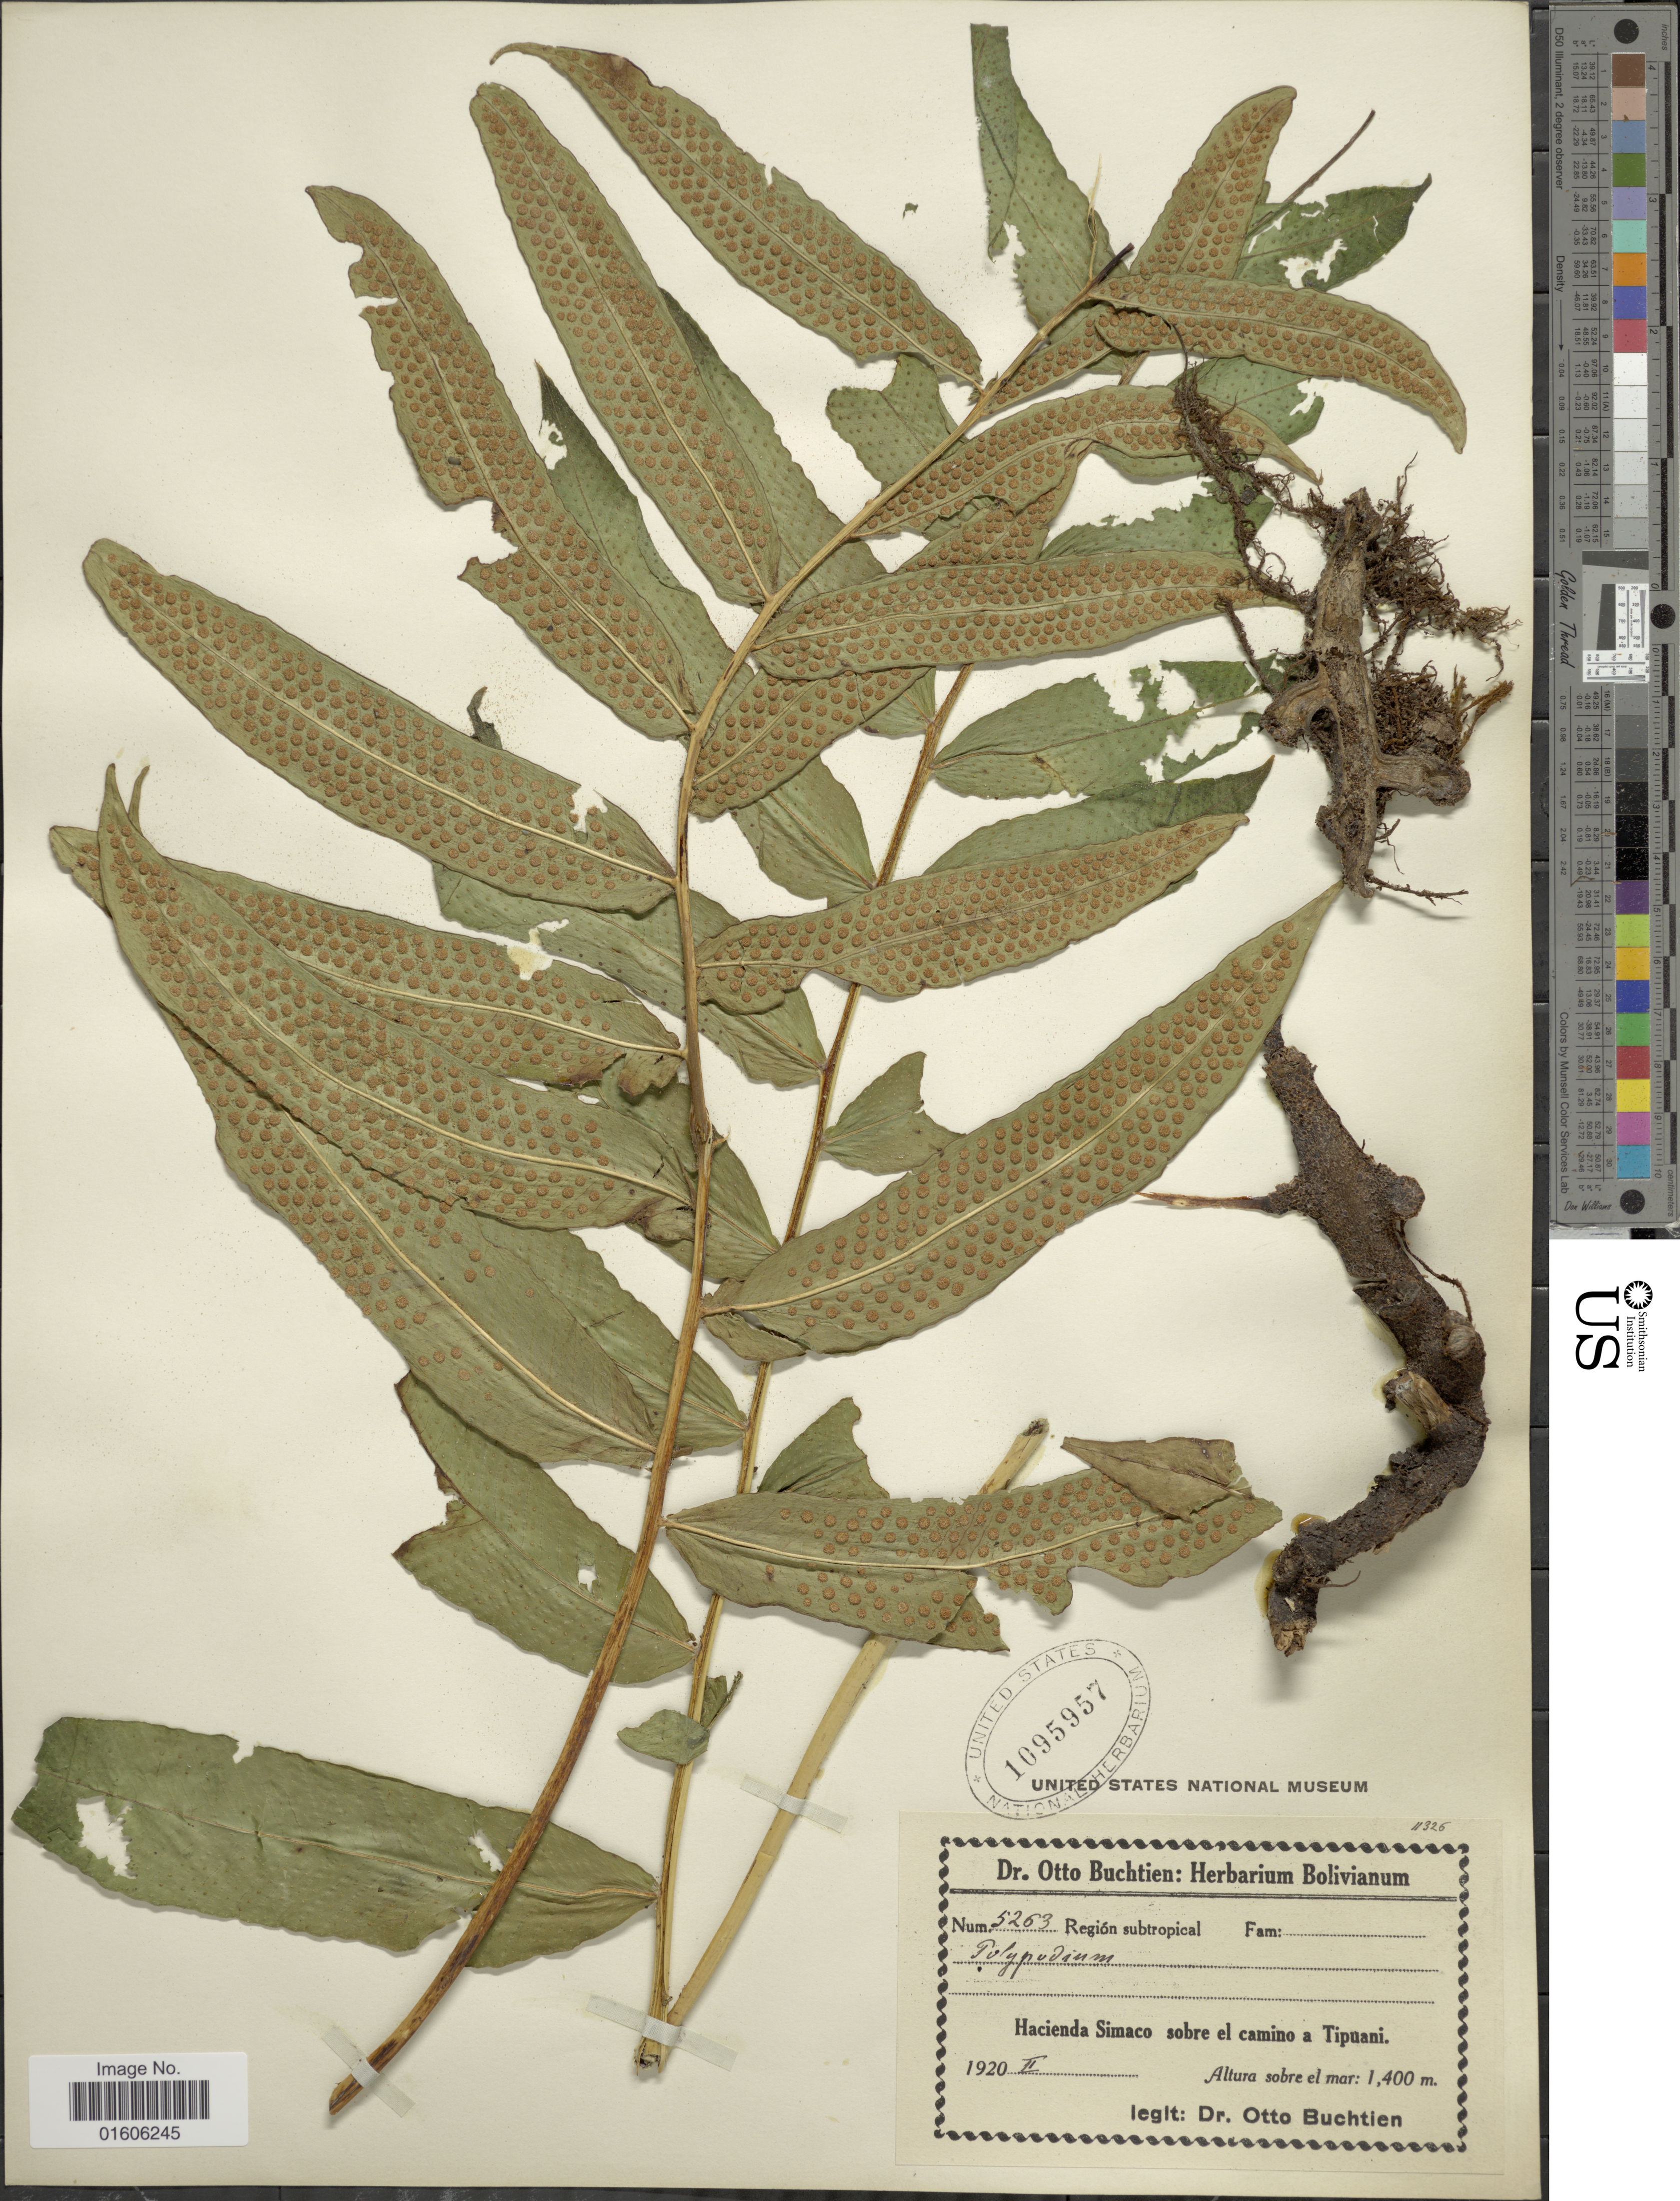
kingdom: Plantae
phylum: Tracheophyta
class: Polypodiopsida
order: Polypodiales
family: Polypodiaceae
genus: Serpocaulon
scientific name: Serpocaulon fraxinifolium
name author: (Jacq.) A.R. Sm.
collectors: O. Buchtien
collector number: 5263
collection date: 1920-02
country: Bolivia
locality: Región subtropical. Hacienda Simaco sobre el camino a Tipuani.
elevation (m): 1400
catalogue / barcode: US 1095957